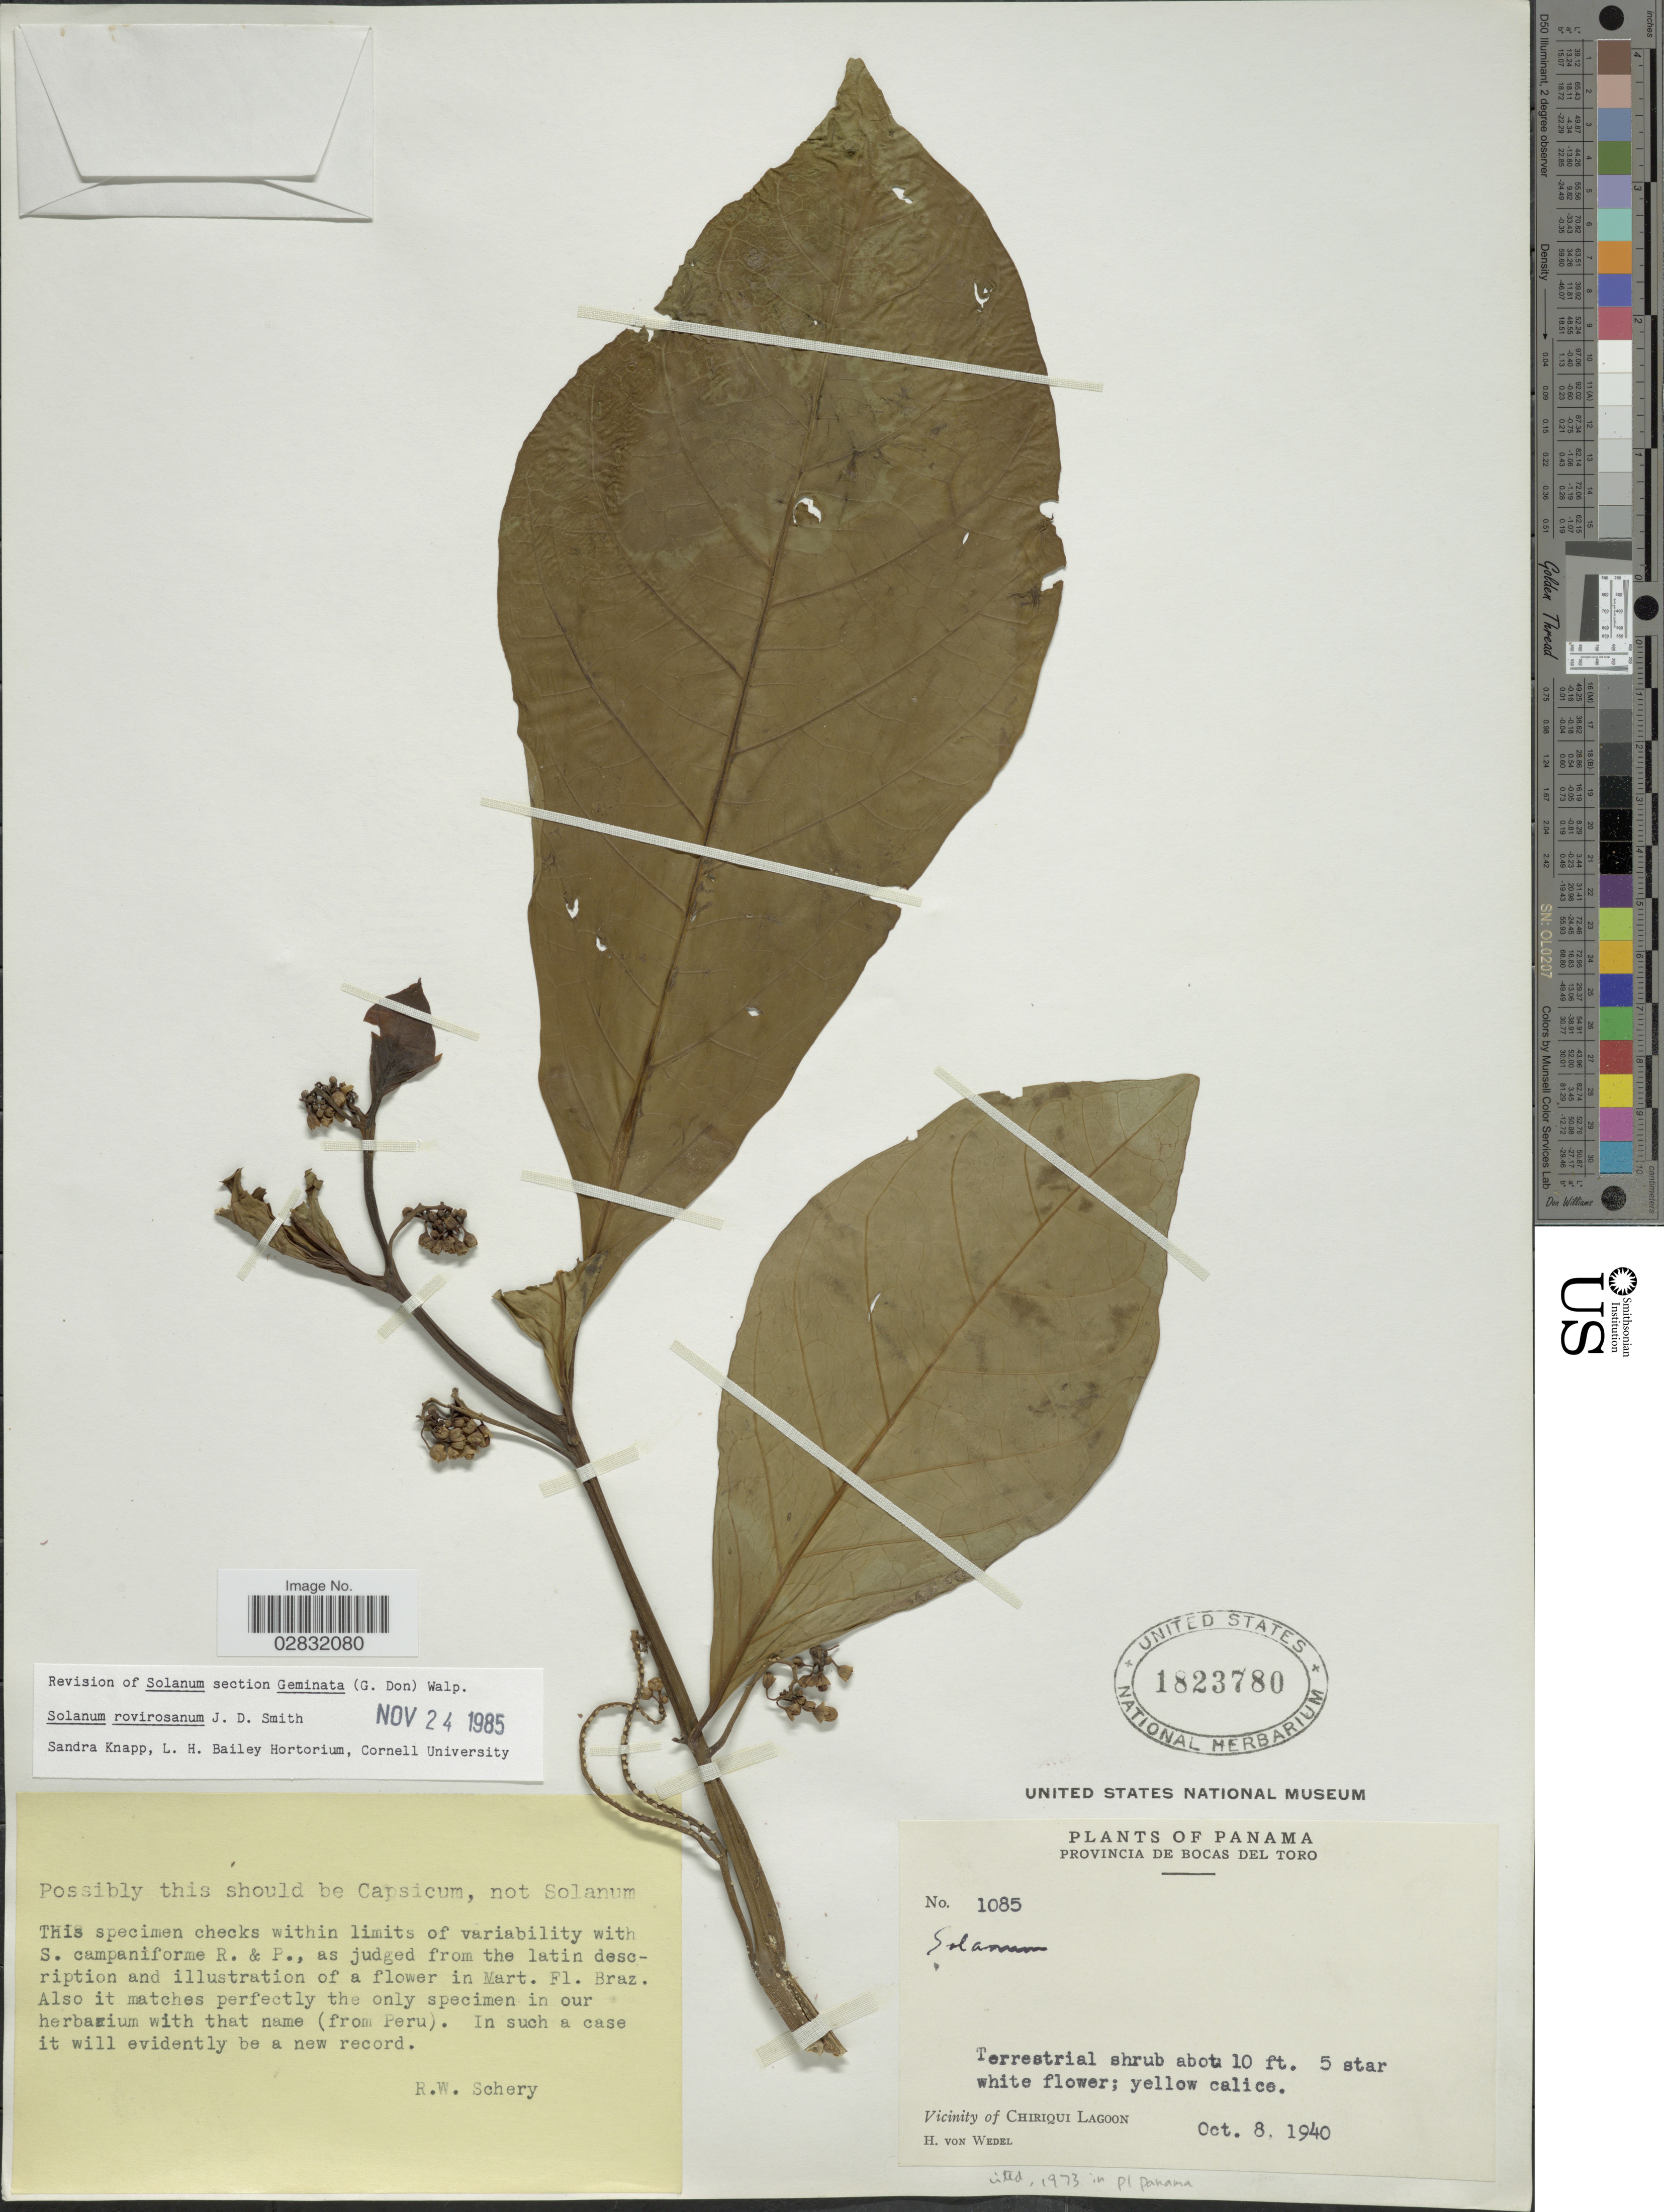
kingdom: Plantae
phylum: Tracheophyta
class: Magnoliopsida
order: Solanales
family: Solanaceae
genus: Solanum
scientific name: Solanum rovirosanum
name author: Donn. Sm.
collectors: H. von Wedel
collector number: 1085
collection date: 1940-10-08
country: Panama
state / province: Bocas del Toro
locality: Provincia De Bocas Del Toro, Vicinity of Chiriqui Lagoon.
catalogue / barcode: US 1823780